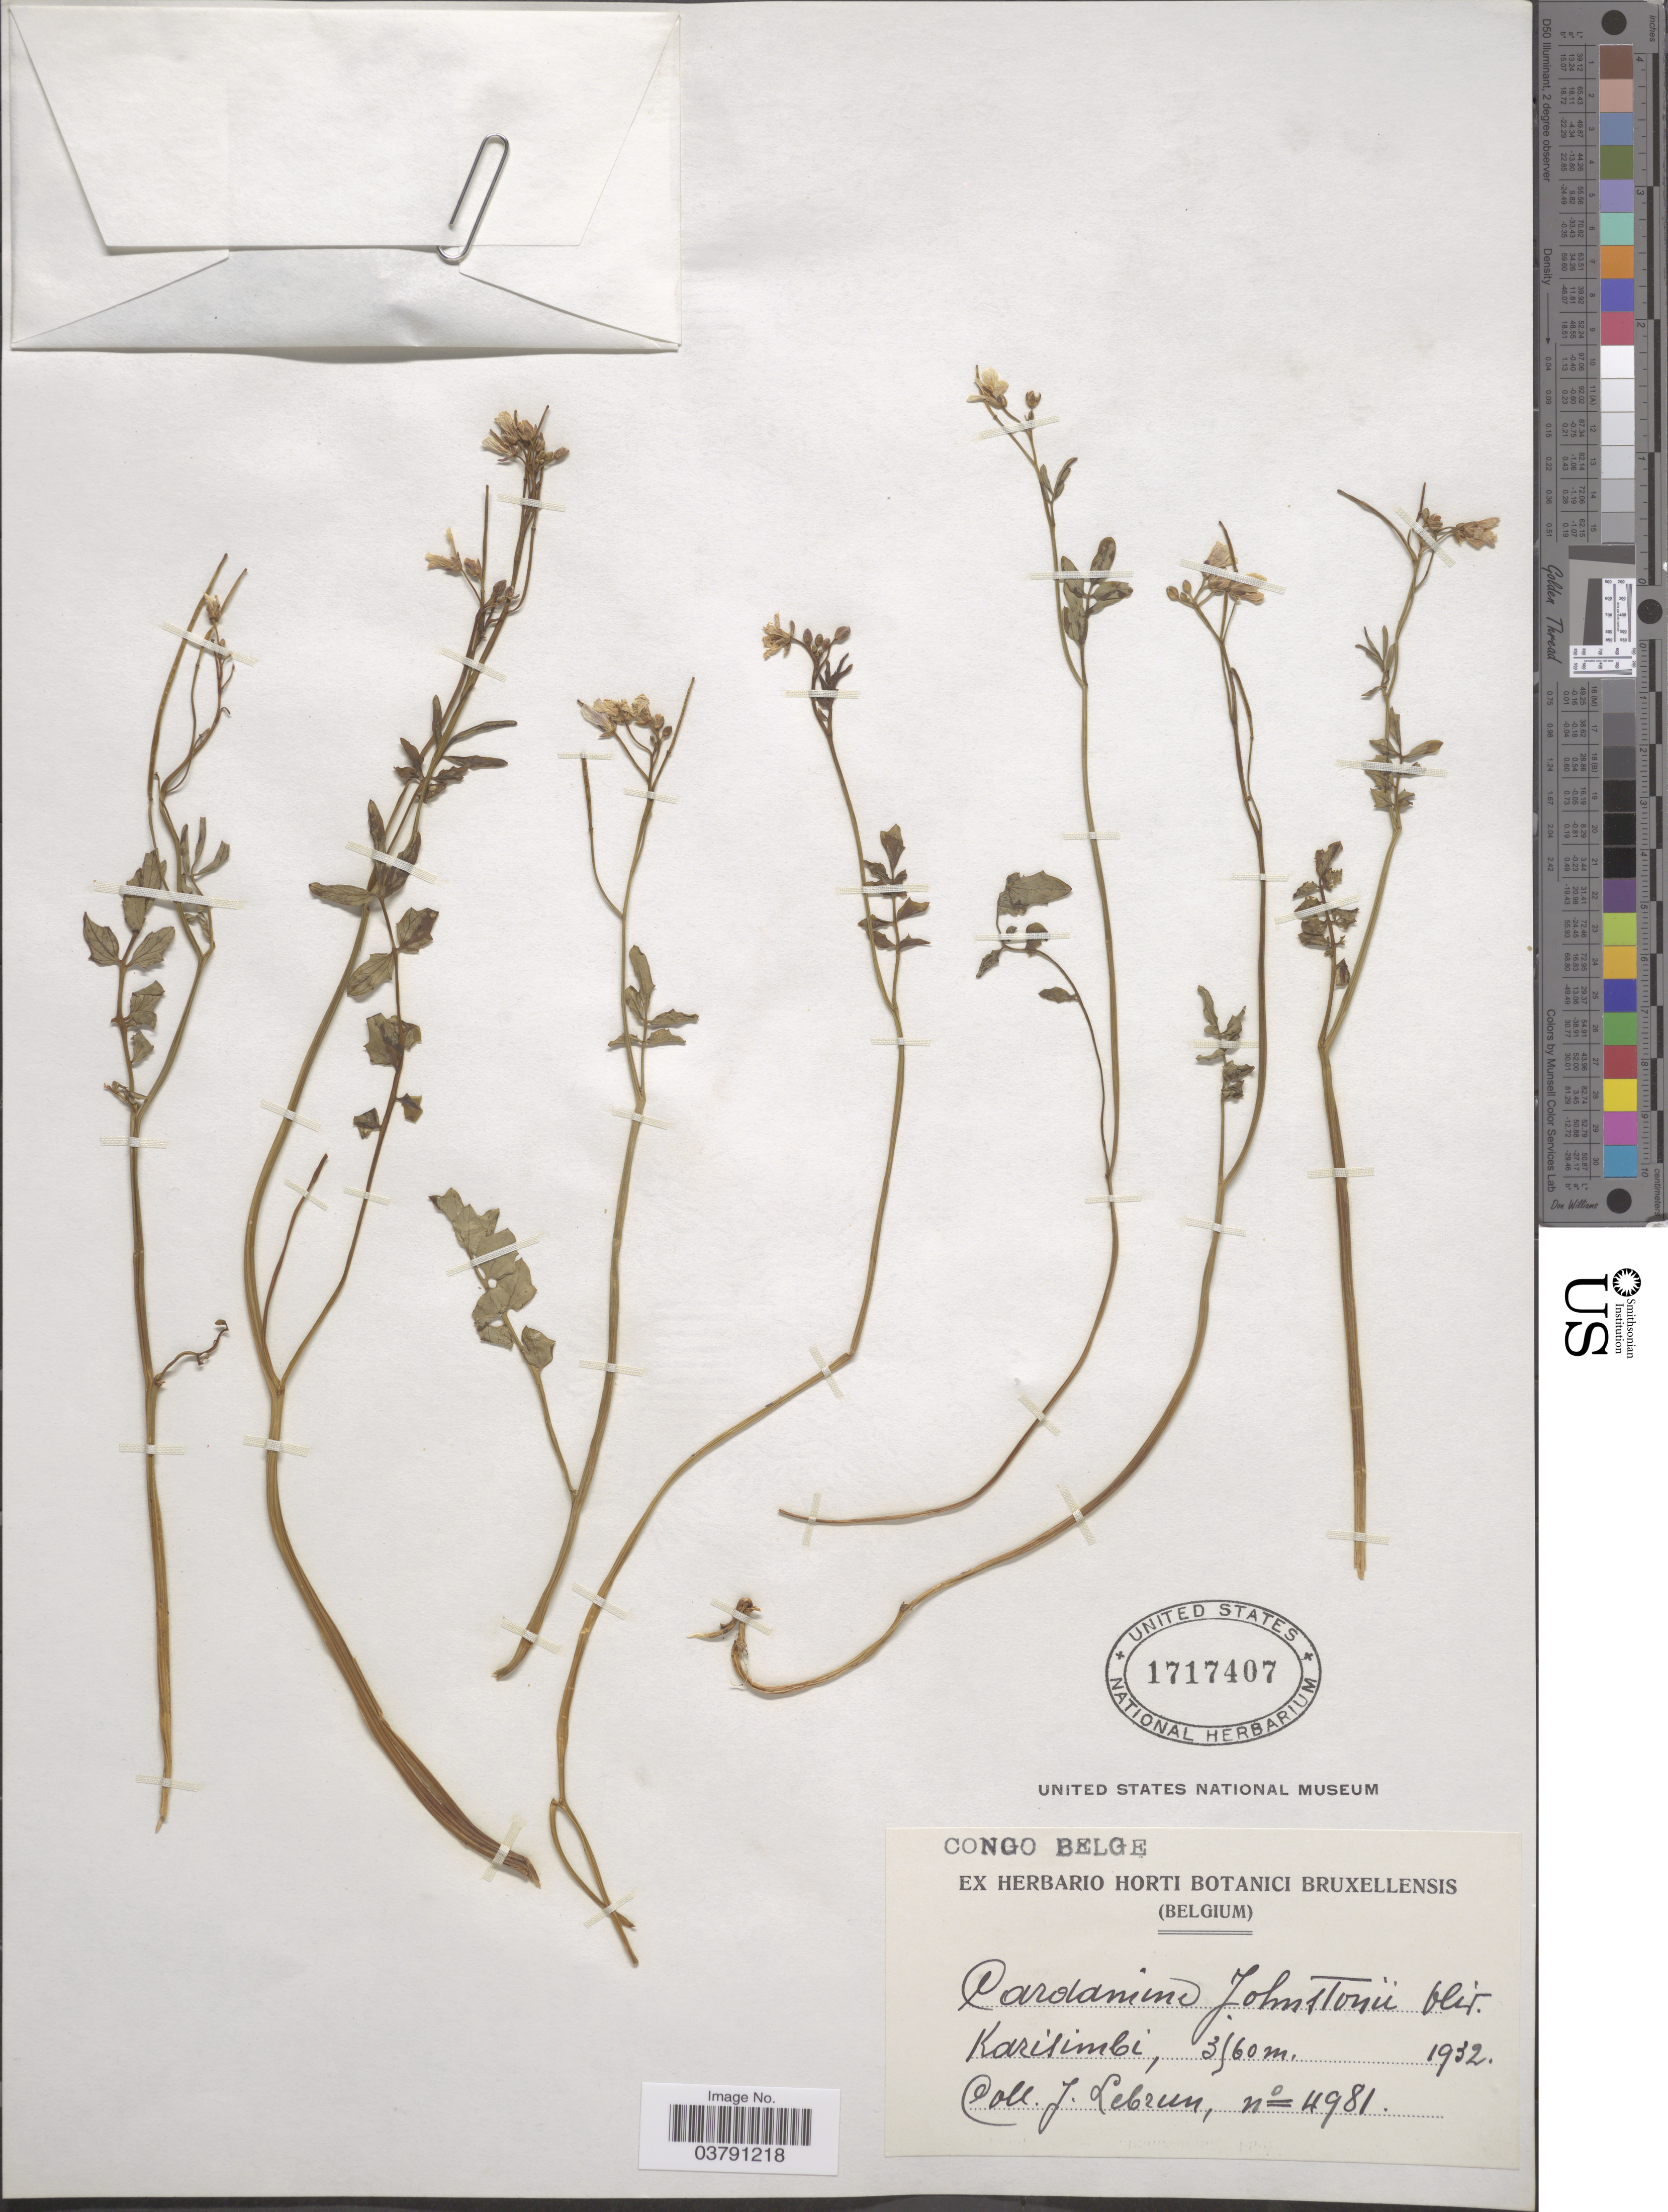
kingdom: Plantae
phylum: Tracheophyta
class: Magnoliopsida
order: Brassicales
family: Brassicaceae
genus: Cardamine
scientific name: Cardamine johnstonii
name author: Oliv.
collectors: J. A. Lebrun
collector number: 4981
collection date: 1932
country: Congo, Democratic Republic of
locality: Karisimbi.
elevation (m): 3560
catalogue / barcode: US 1717407